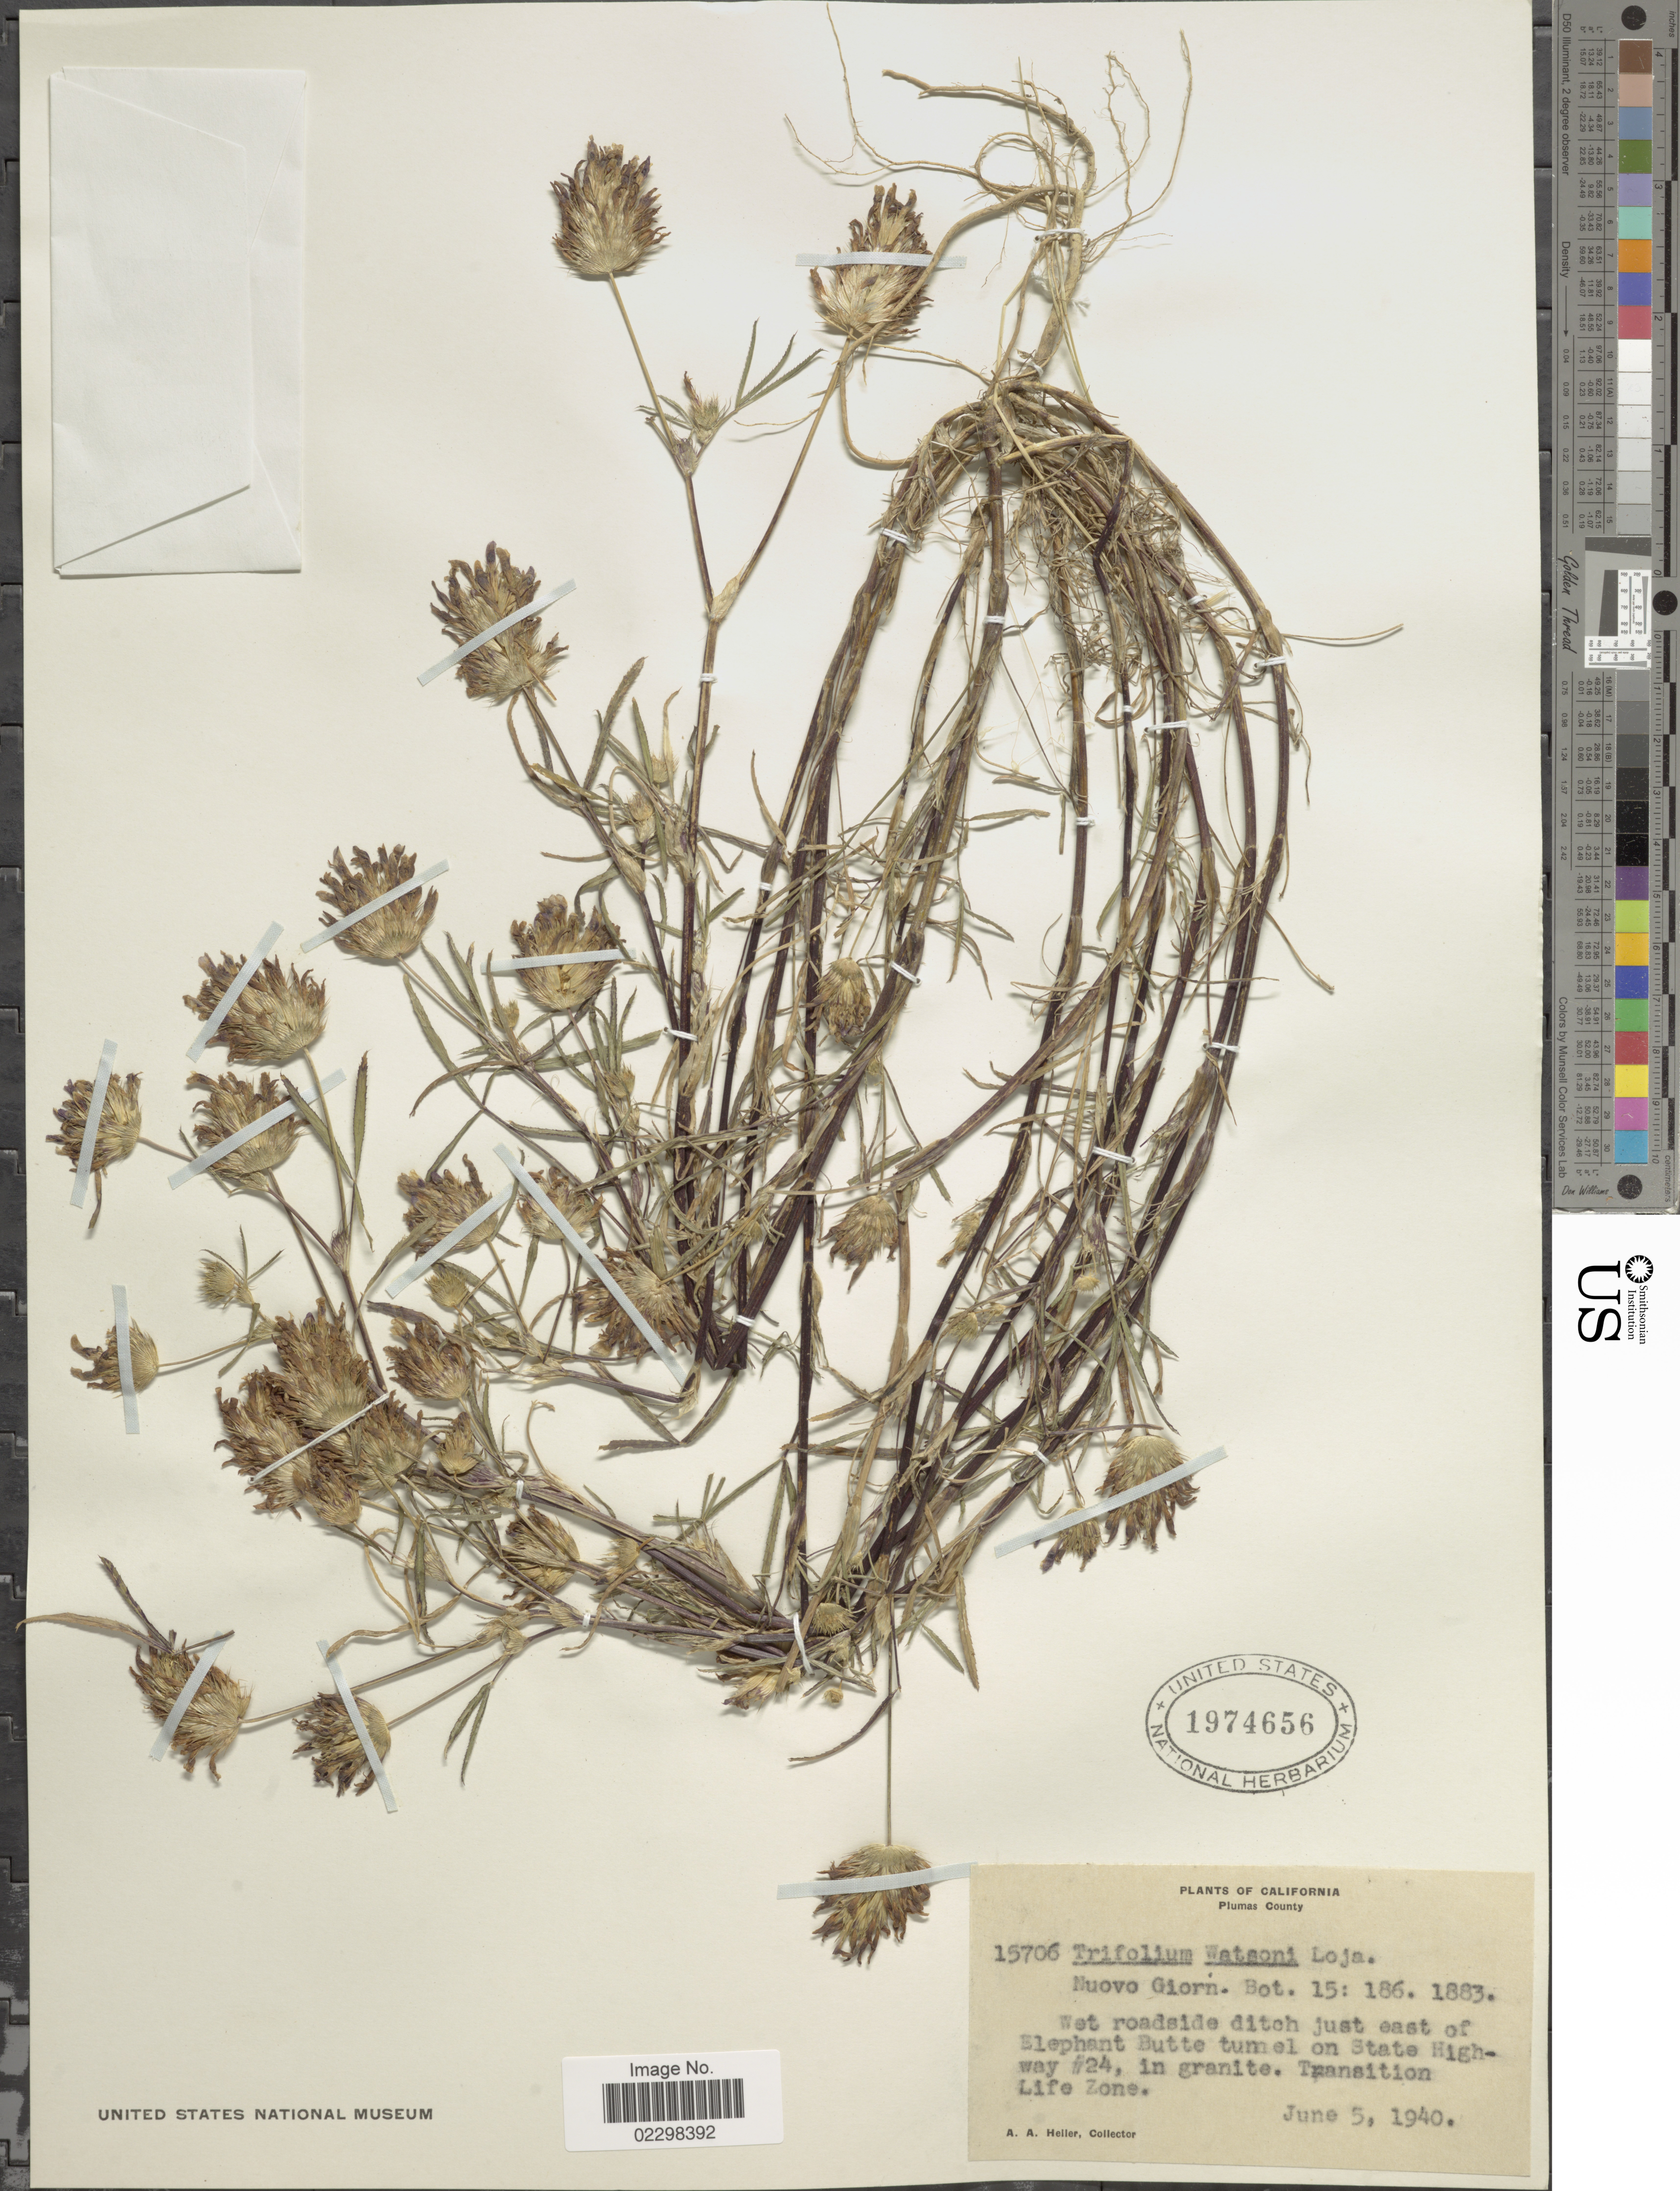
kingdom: Plantae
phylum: Tracheophyta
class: Magnoliopsida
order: Fabales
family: Fabaceae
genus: Trifolium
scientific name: Trifolium tridentatum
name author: Lindl.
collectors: A. A. Heller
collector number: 15706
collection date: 1940-06-05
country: United States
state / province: California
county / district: Plumas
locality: California, Plumas County. Wet roadside ditch just eas of Elephant Butte tunnel on State Highway #24. Life zone.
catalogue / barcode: US 1974656